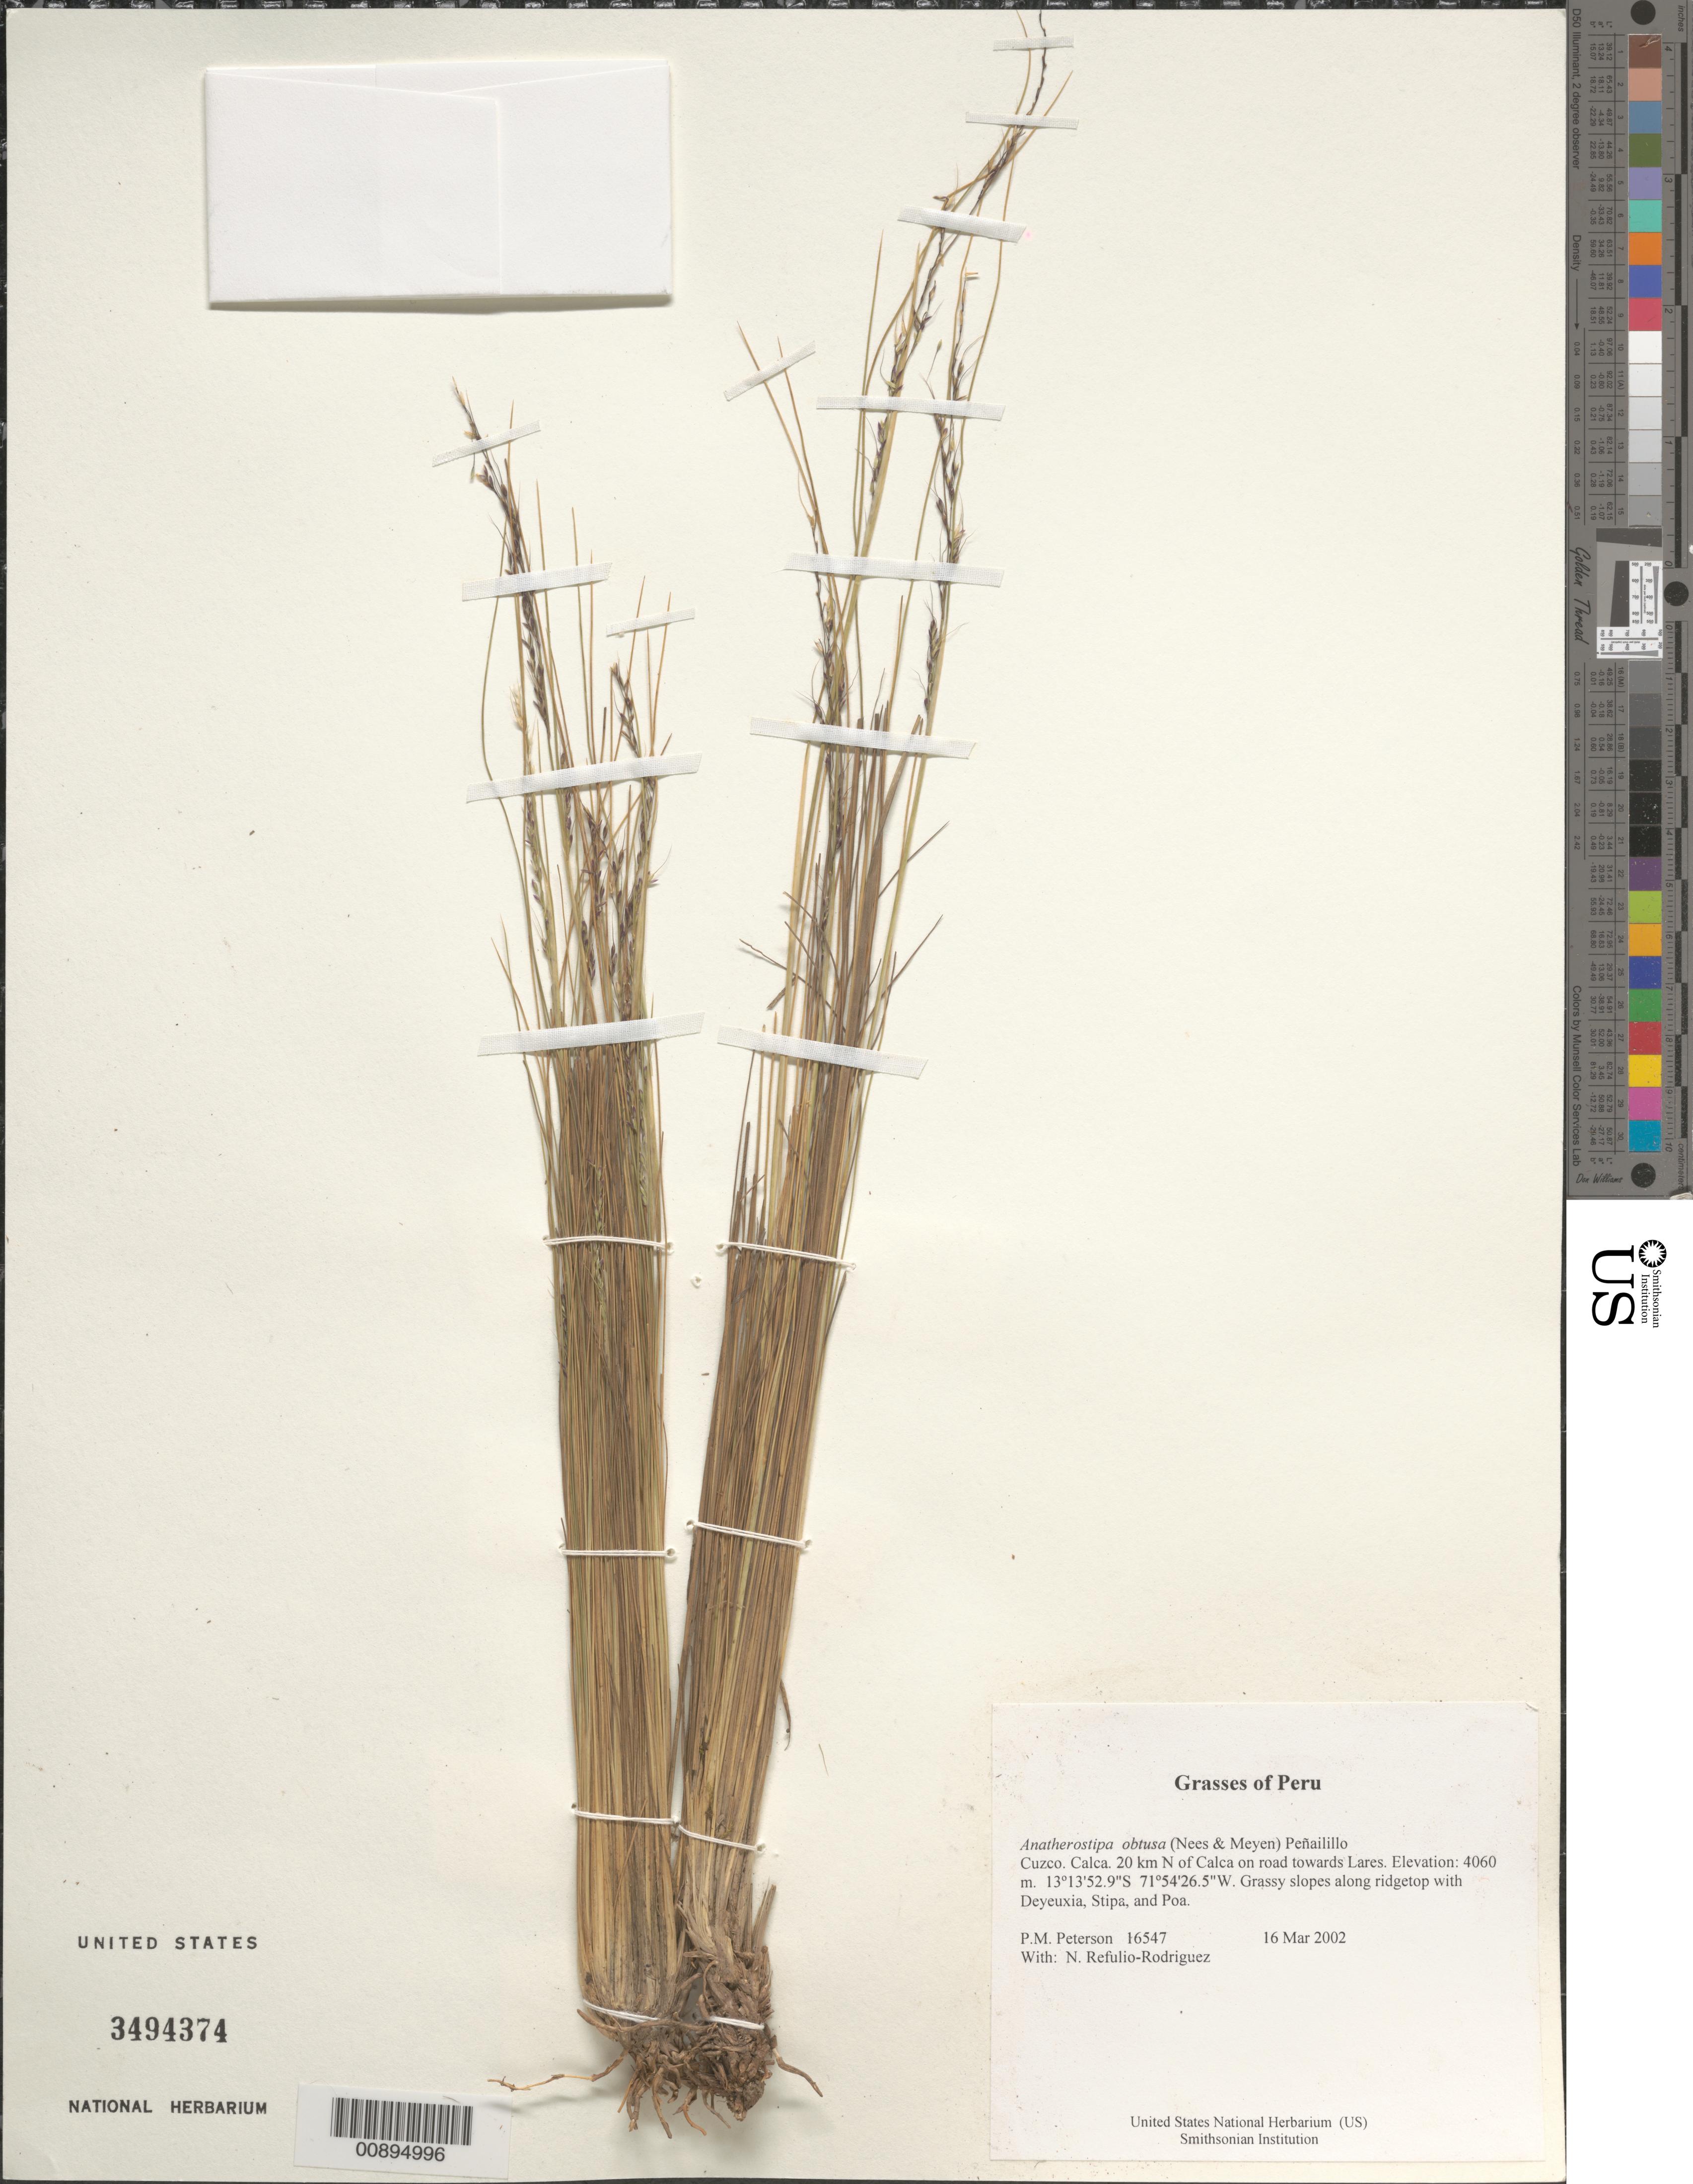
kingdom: Plantae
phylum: Tracheophyta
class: Liliopsida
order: Poales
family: Poaceae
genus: Anatherostipa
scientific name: Anatherostipa obtusa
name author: (Nees & Meyen) Peñailillo B.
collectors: P. M. Peterson & N. Refulio-Rodríguez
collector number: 16547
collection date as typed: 16 Mar 2002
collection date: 2002-03-16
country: Peru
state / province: Cusco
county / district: Calca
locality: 20 km N of Calca on road towards Lares.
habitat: Grassy slopes along ridgetop with ~Deyeuxia, Stipa, and Poa~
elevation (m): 4060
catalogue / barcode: US 3494374